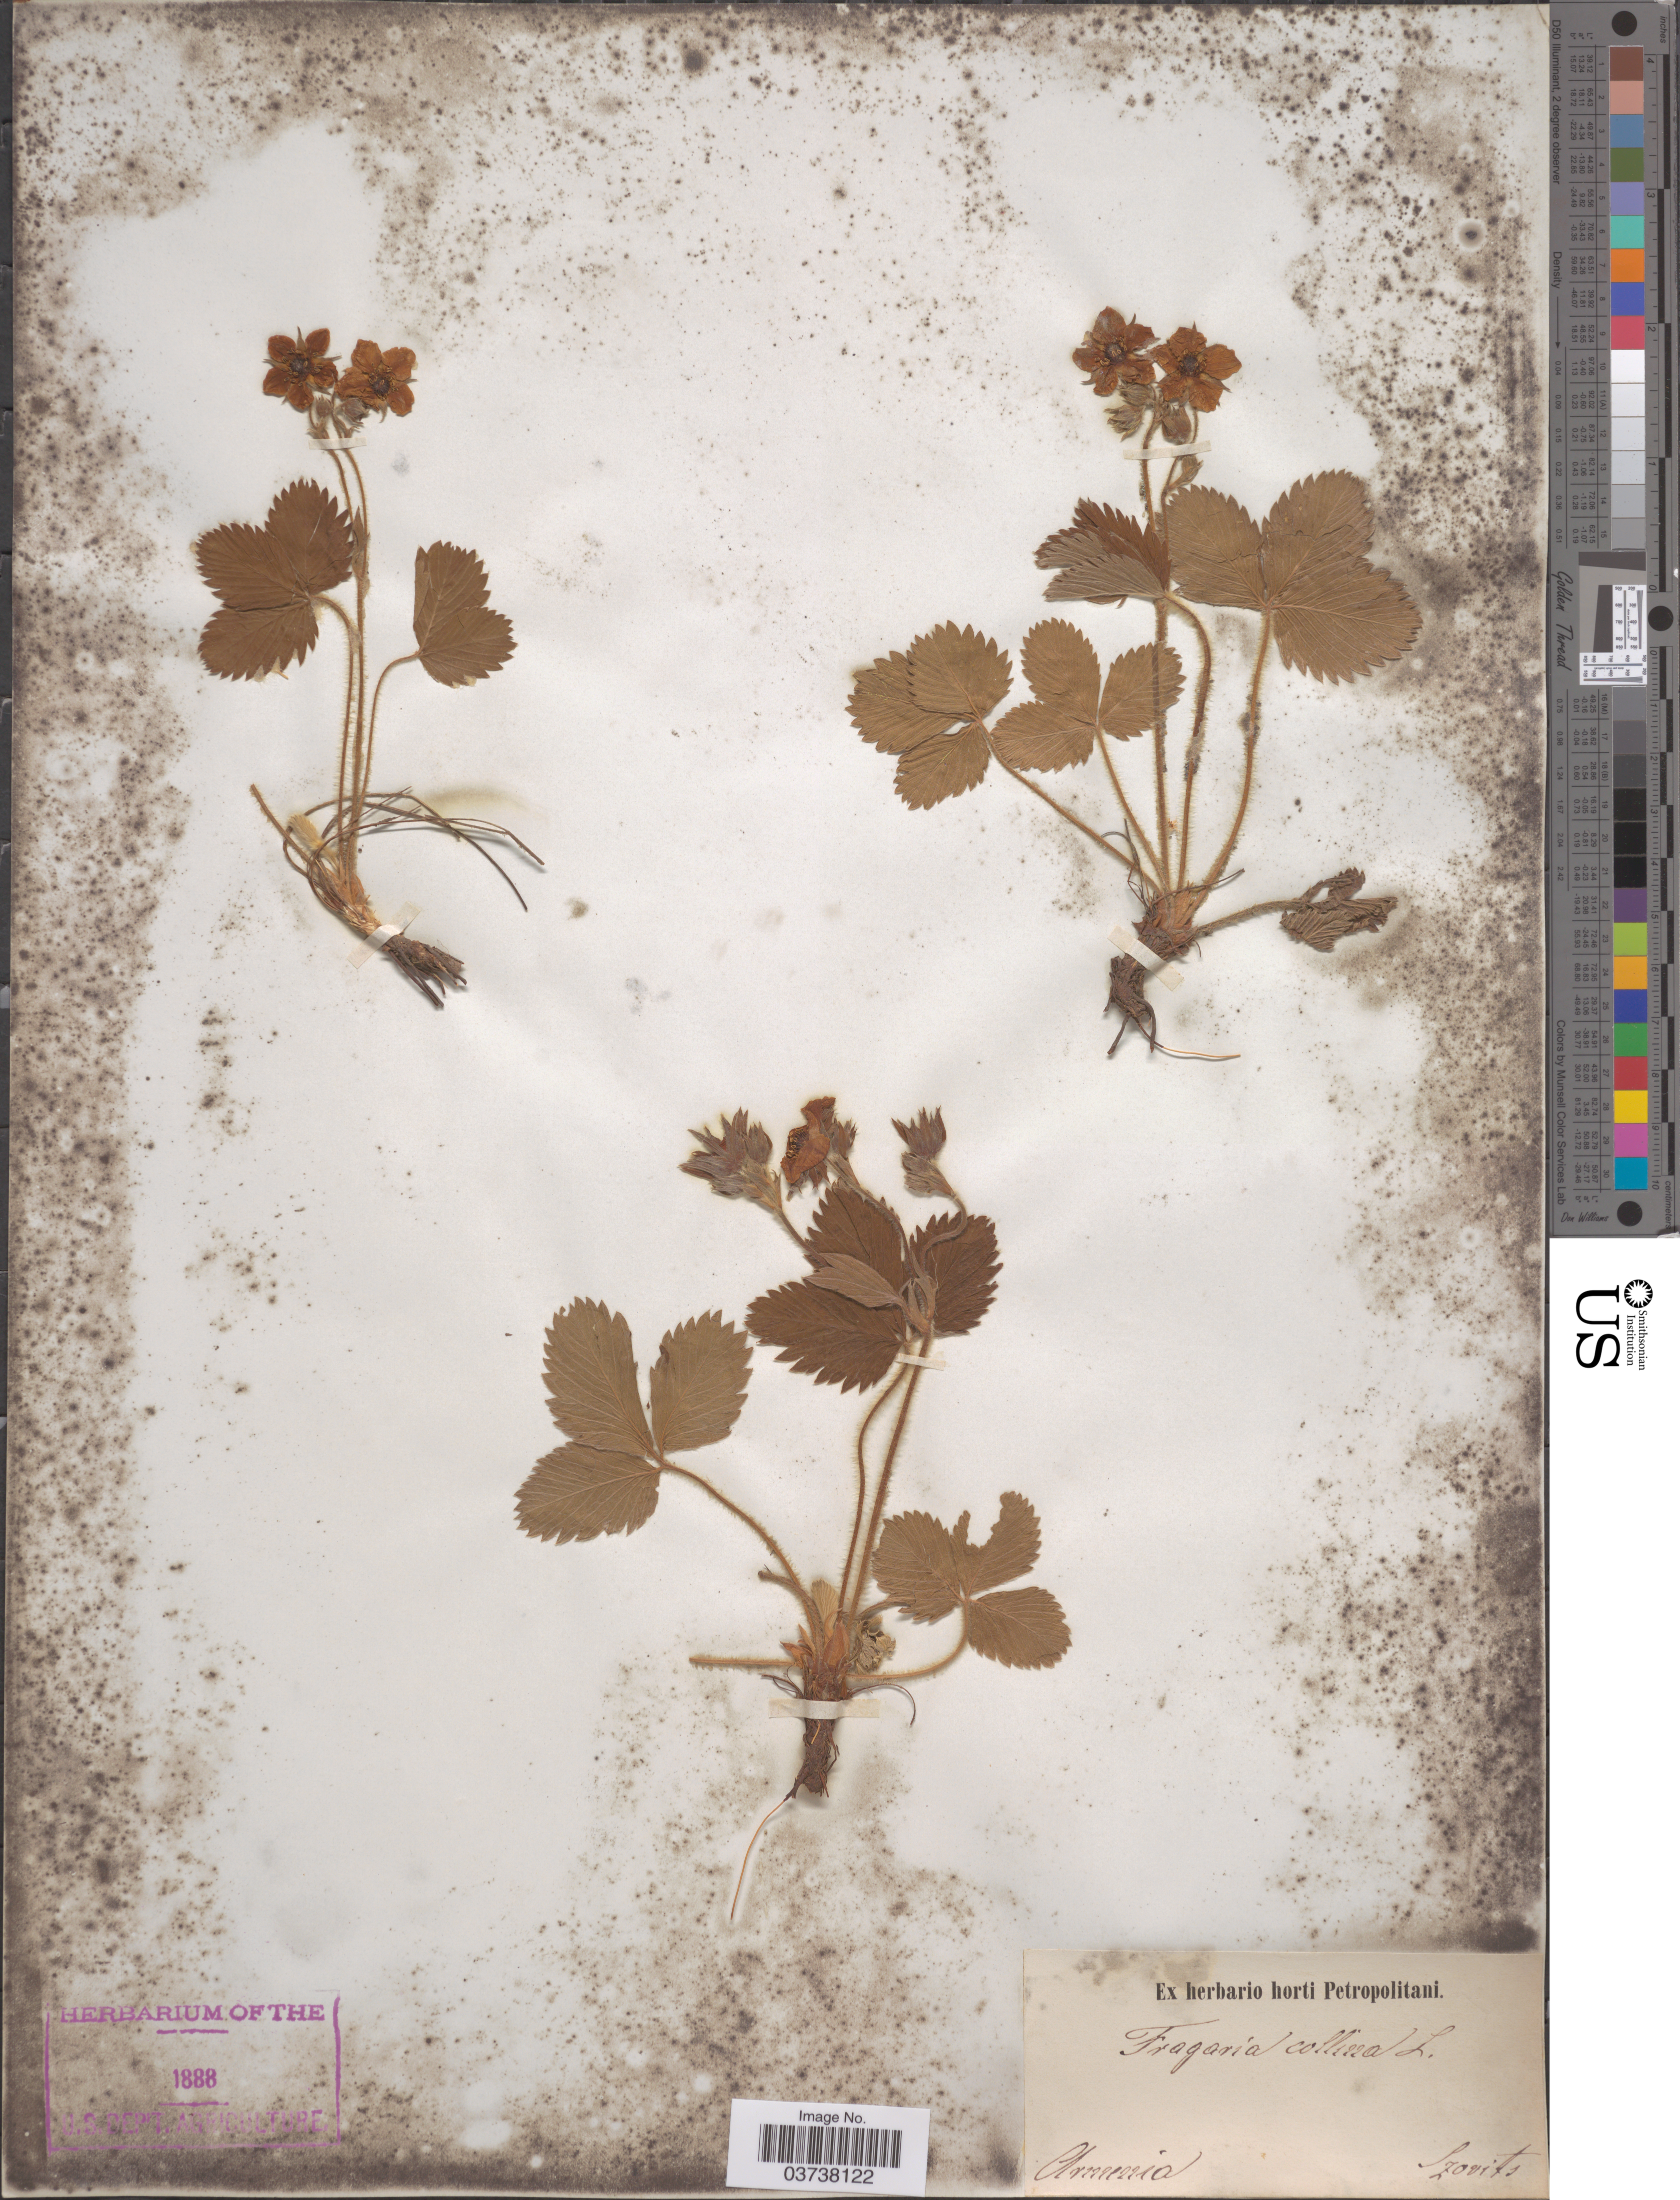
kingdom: Plantae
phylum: Tracheophyta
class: Magnoliopsida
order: Rosales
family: Rosaceae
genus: Fragaria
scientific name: Fragaria collina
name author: Ehrh.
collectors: Szovits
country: Armenia